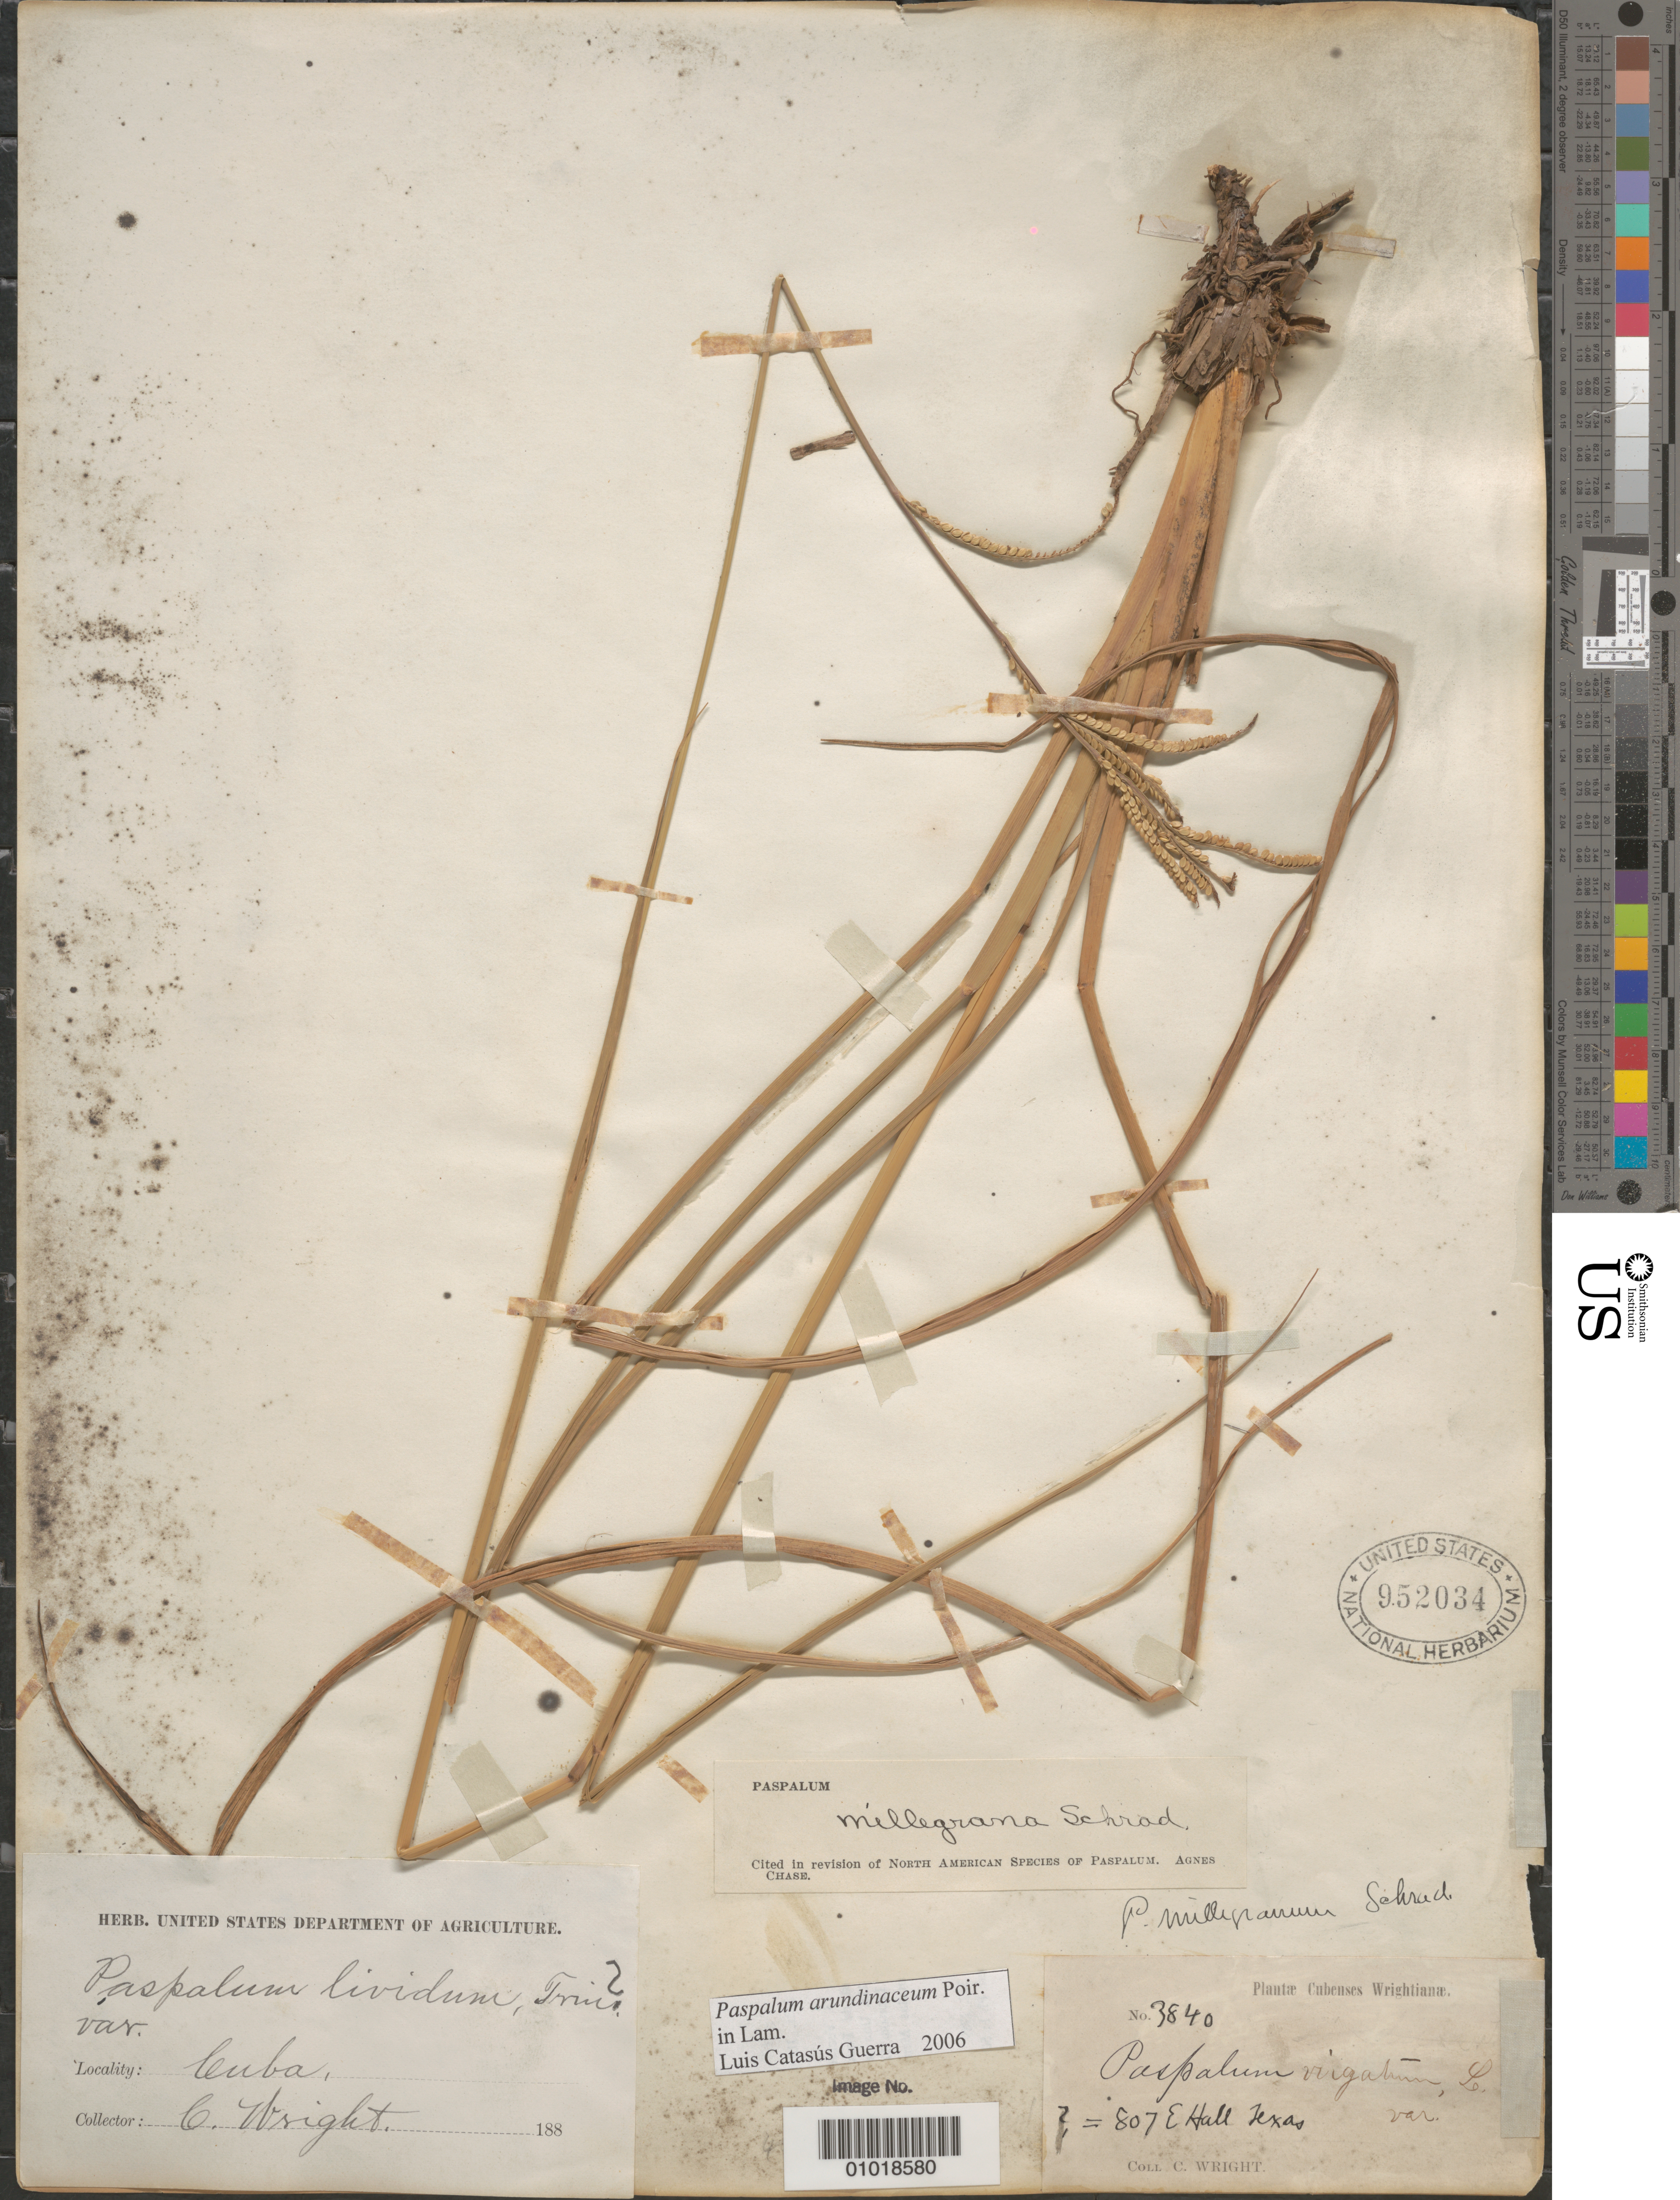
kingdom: Plantae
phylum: Tracheophyta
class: Liliopsida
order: Poales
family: Poaceae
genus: Paspalum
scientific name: Paspalum arundinaceum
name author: Poir.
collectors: C. Wright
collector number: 3840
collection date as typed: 1800 to 1899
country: Cuba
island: Cuba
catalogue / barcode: US 952034